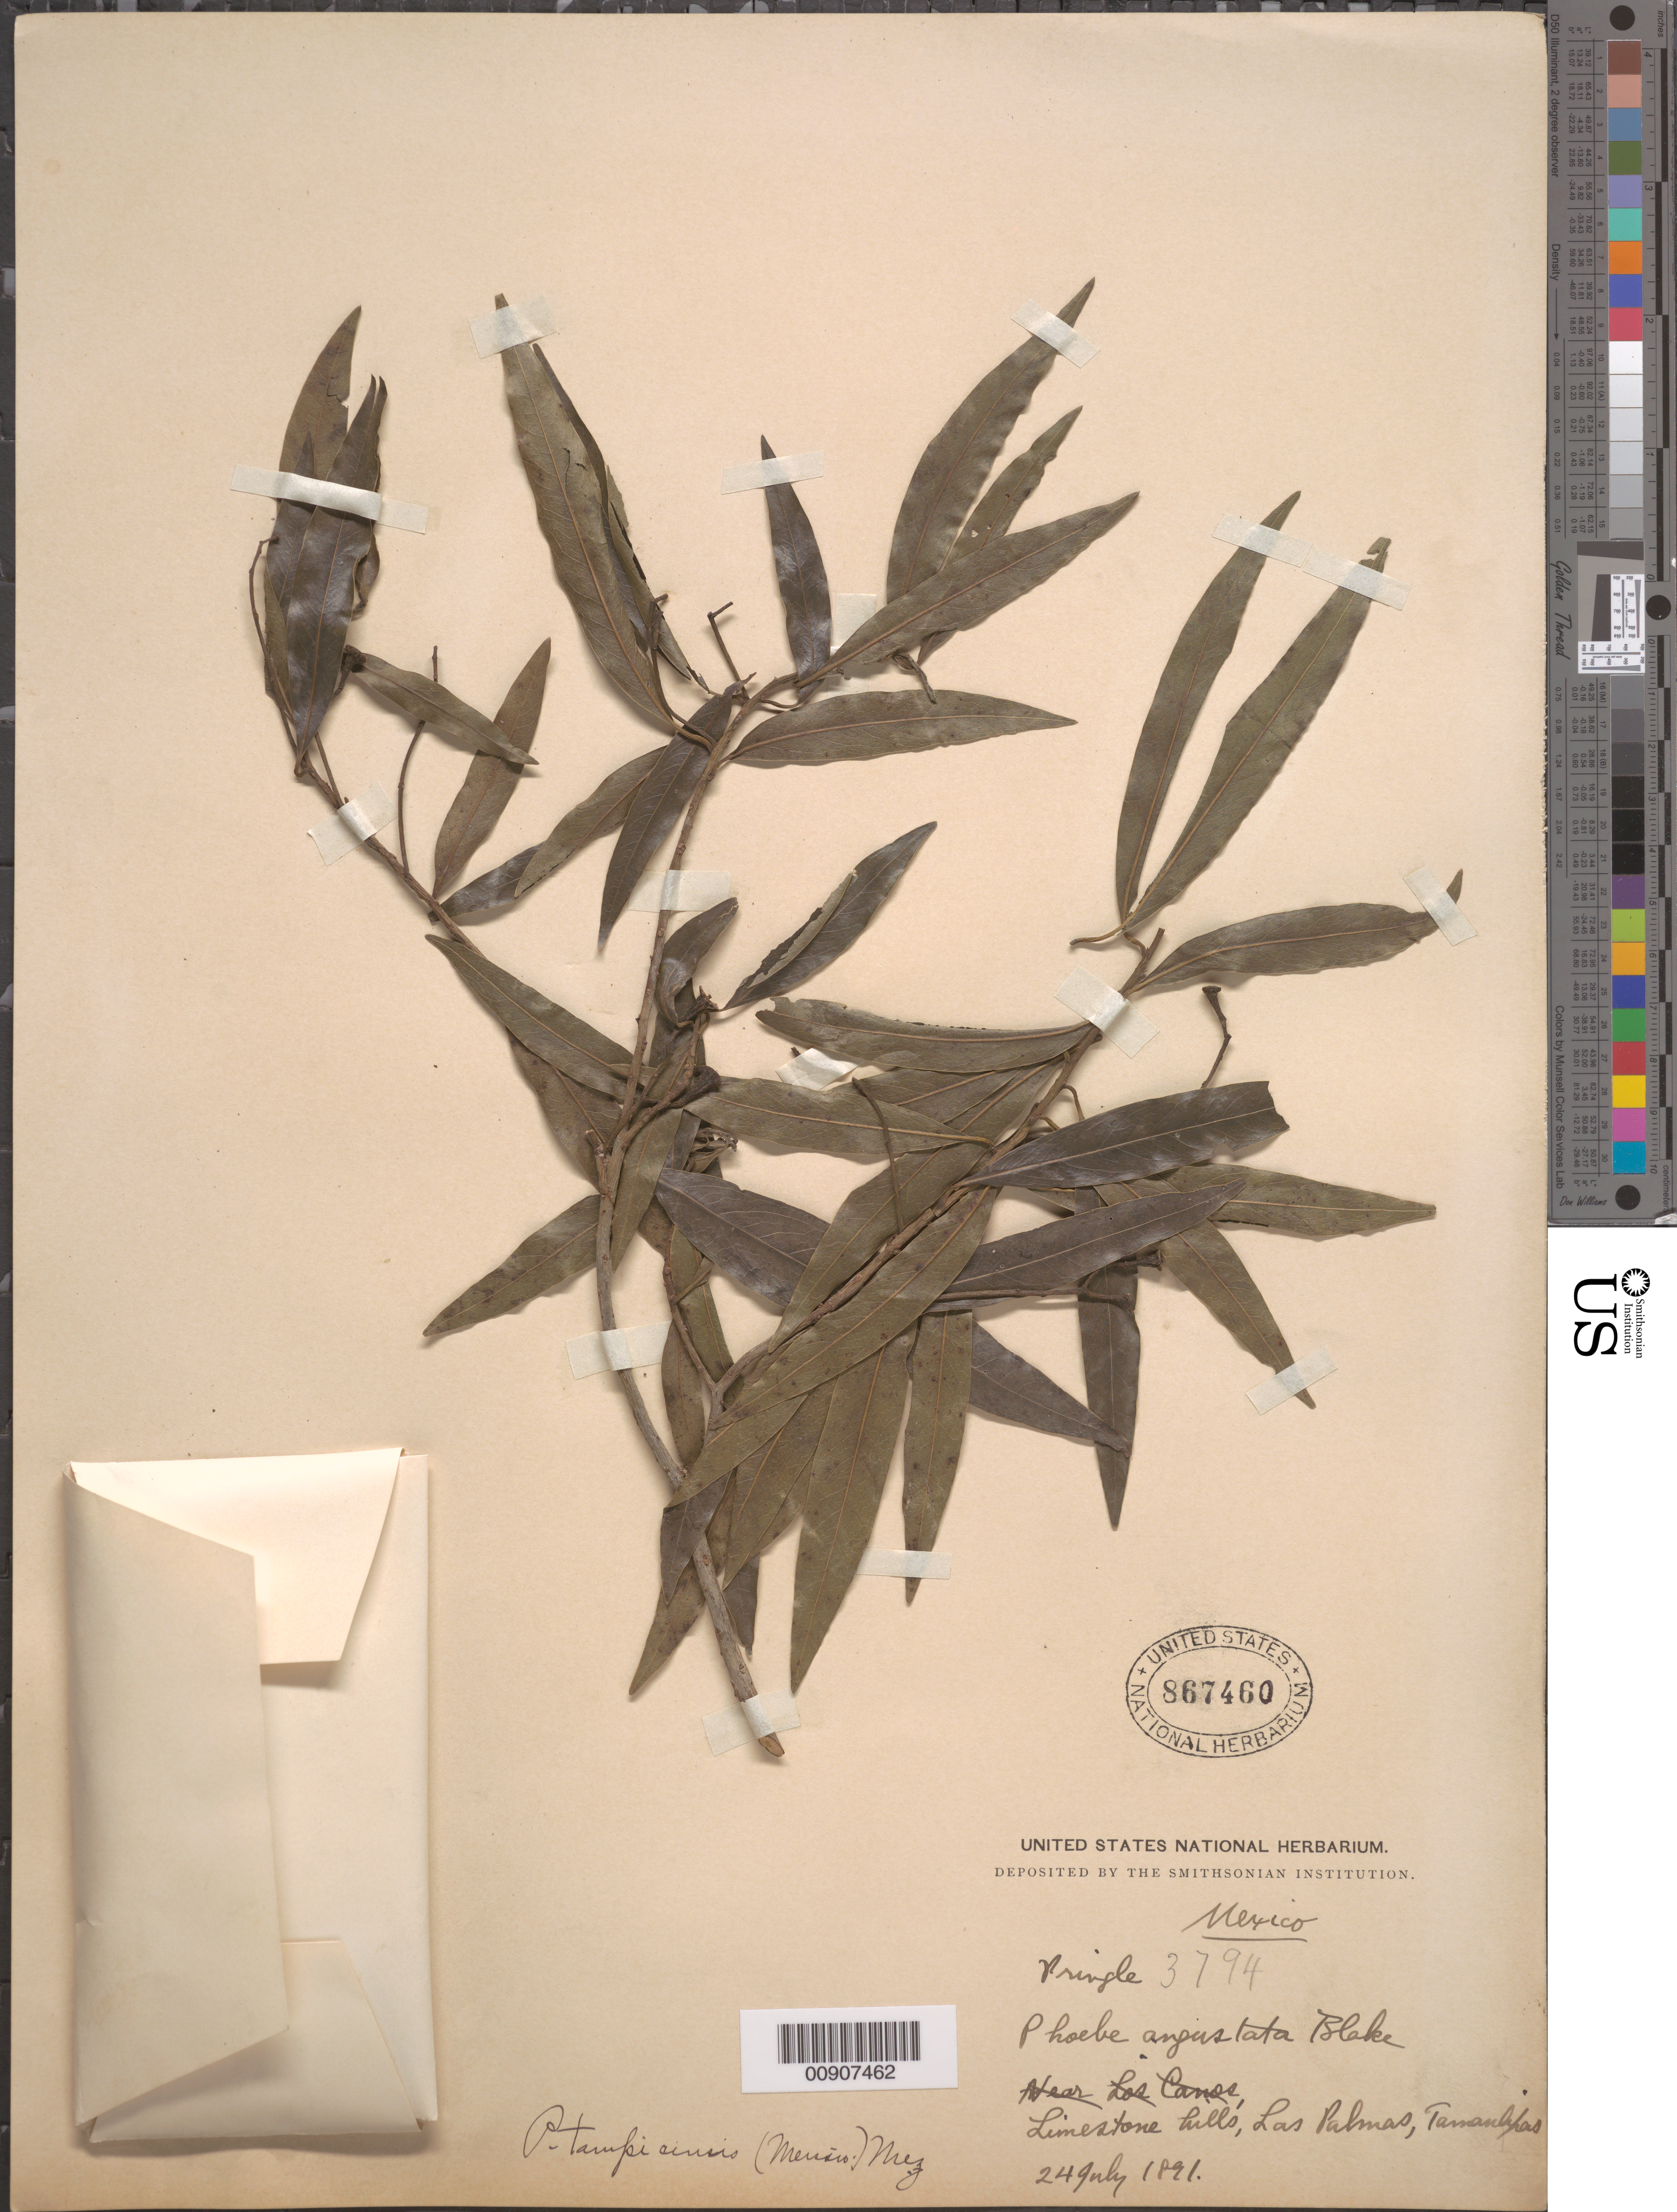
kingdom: Plantae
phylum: Tracheophyta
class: Magnoliopsida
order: Laurales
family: Lauraceae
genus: Phoebe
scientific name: Phoebe tampicensis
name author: (Meisn.) Mez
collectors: C. G. Pringle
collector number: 3794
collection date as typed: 24 Jul 1891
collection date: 1891-07-24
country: Mexico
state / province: Tamaulipas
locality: Las Palmas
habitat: Limestone hills.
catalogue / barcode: US 867460